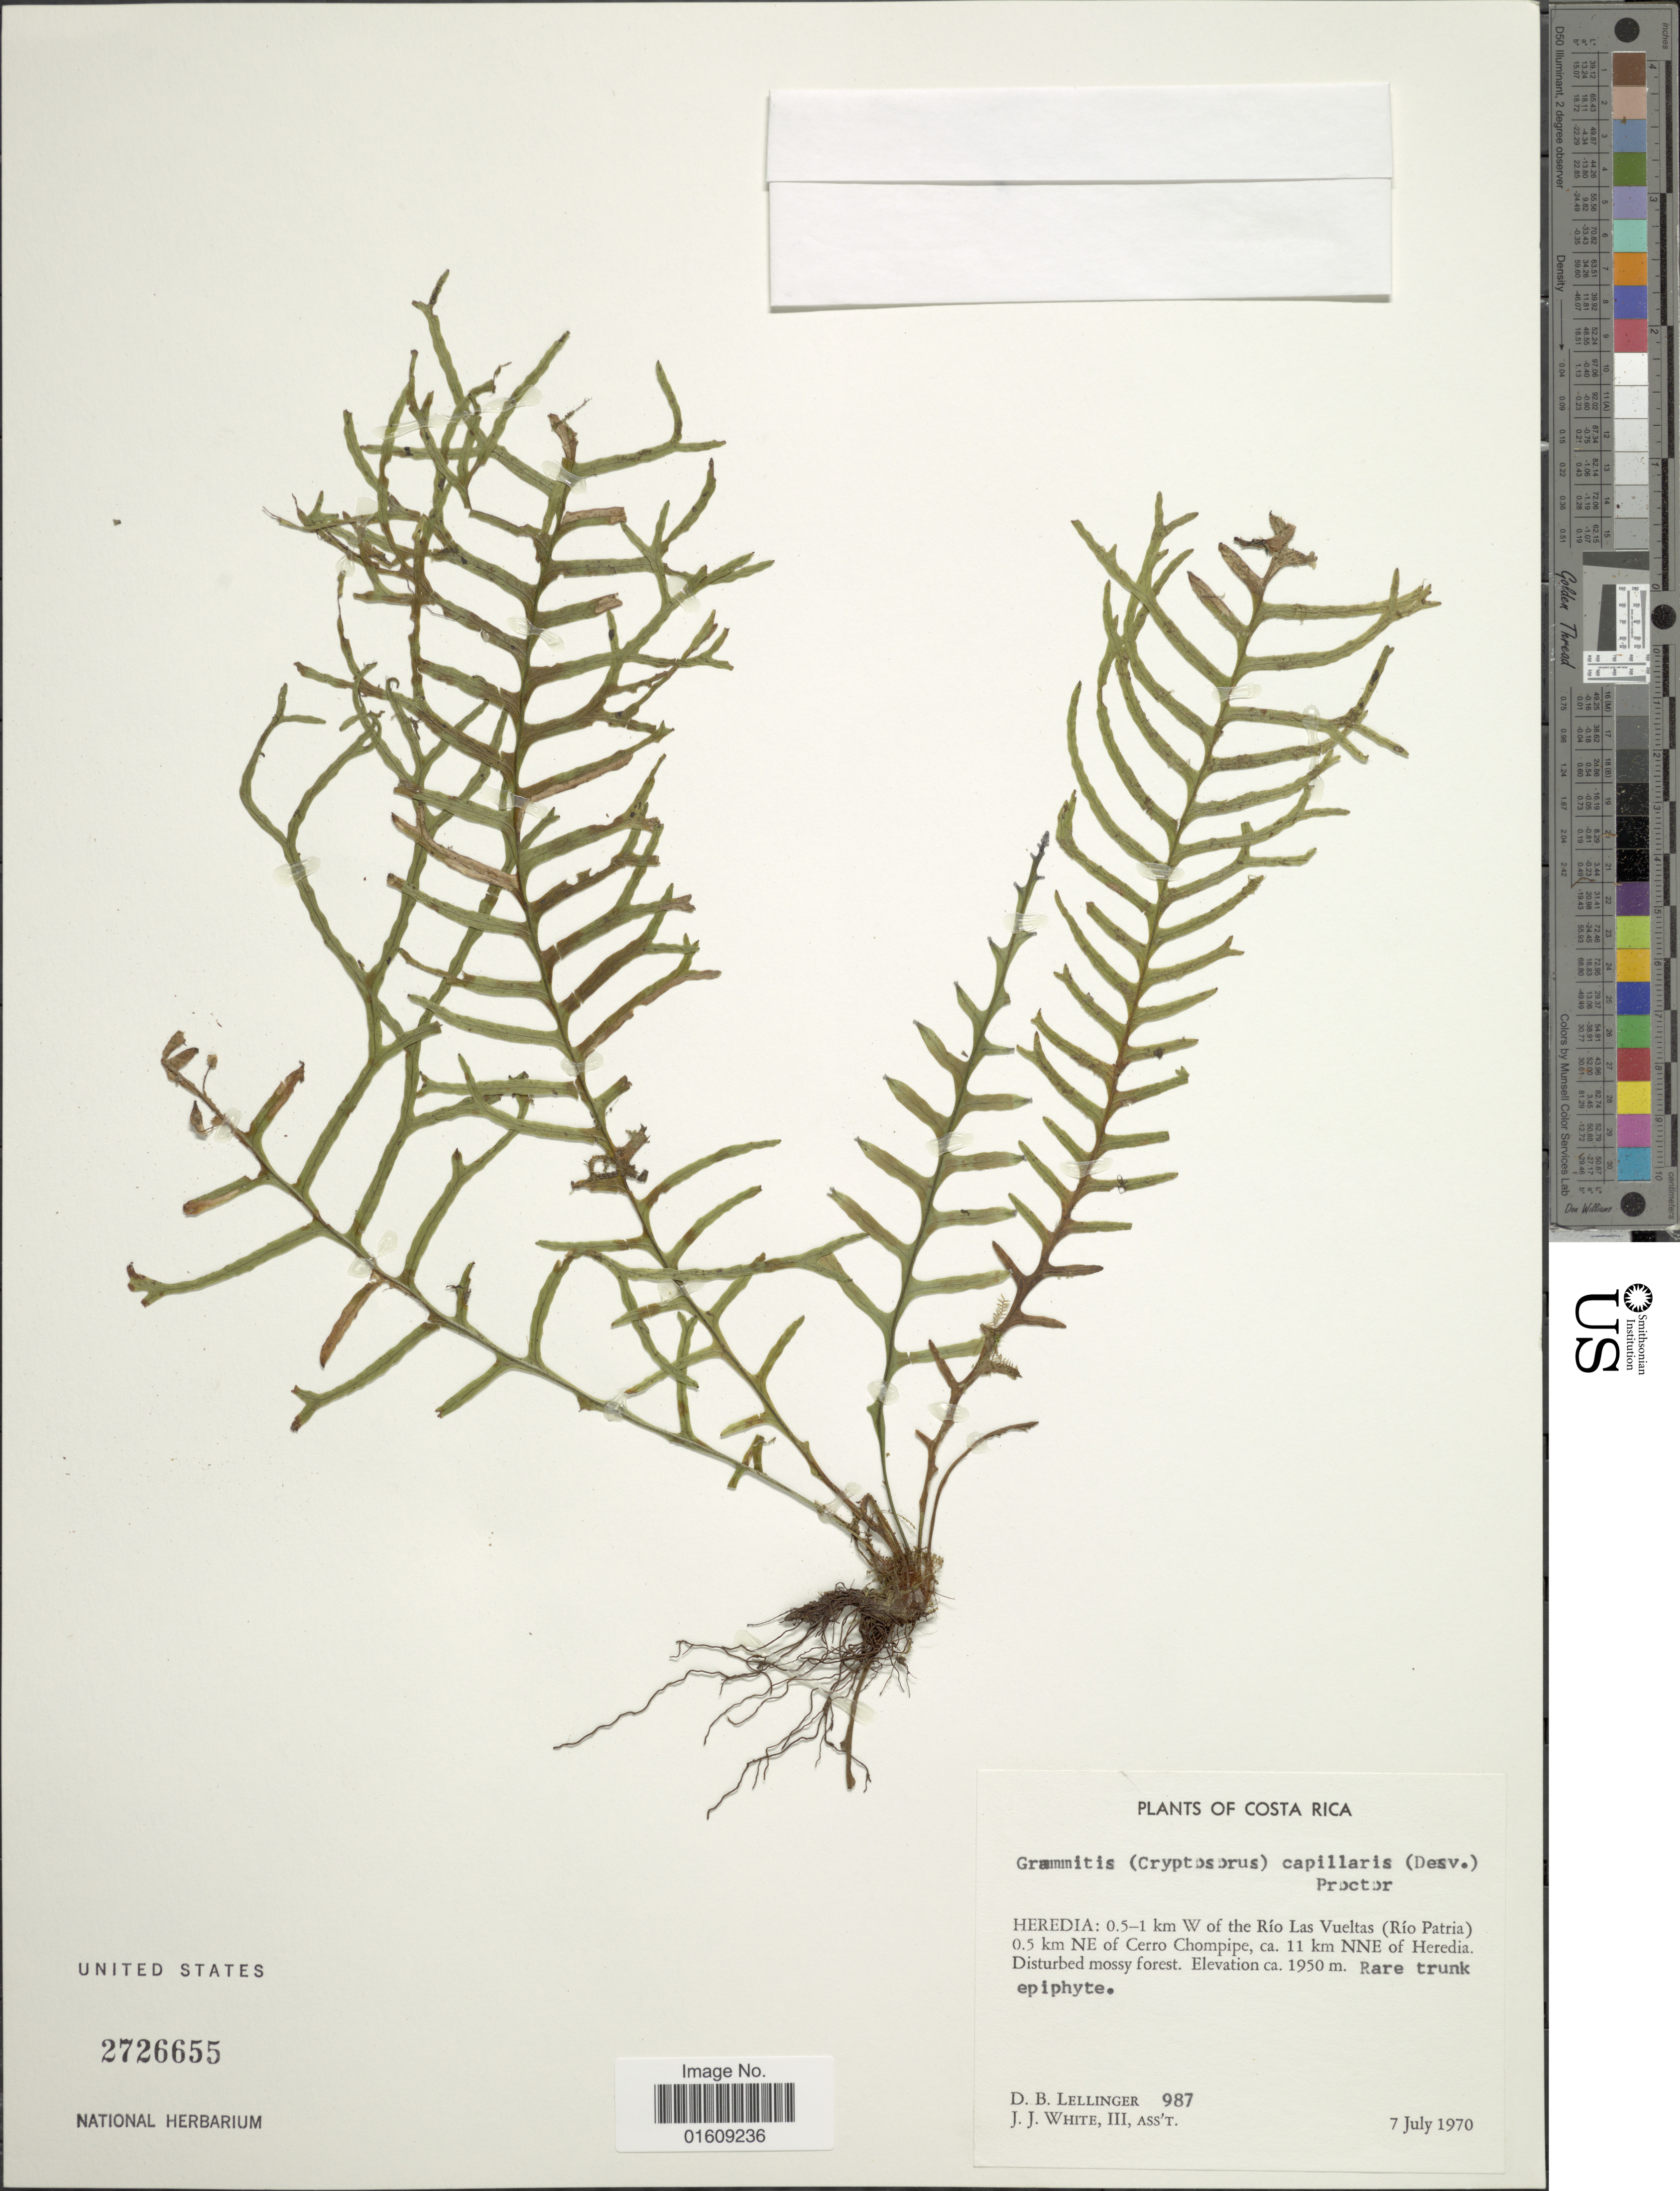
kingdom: Plantae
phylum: Tracheophyta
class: Polypodiopsida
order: Polypodiales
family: Polypodiaceae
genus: Ceradenia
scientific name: Ceradenia fucoides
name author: (Christ) L.E. Bishop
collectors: D. B. Lellinger & J. J. White III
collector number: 987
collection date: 1970-07-07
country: Costa Rica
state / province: Heredia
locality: Costa Rica, Heredia: 0.5-1 km W of the Río las Vueltas (Río Patria) 0.5 km NE of Cerro Chompipe, ca. 11 km NNE of Heredia.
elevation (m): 1950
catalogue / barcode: US 2726655